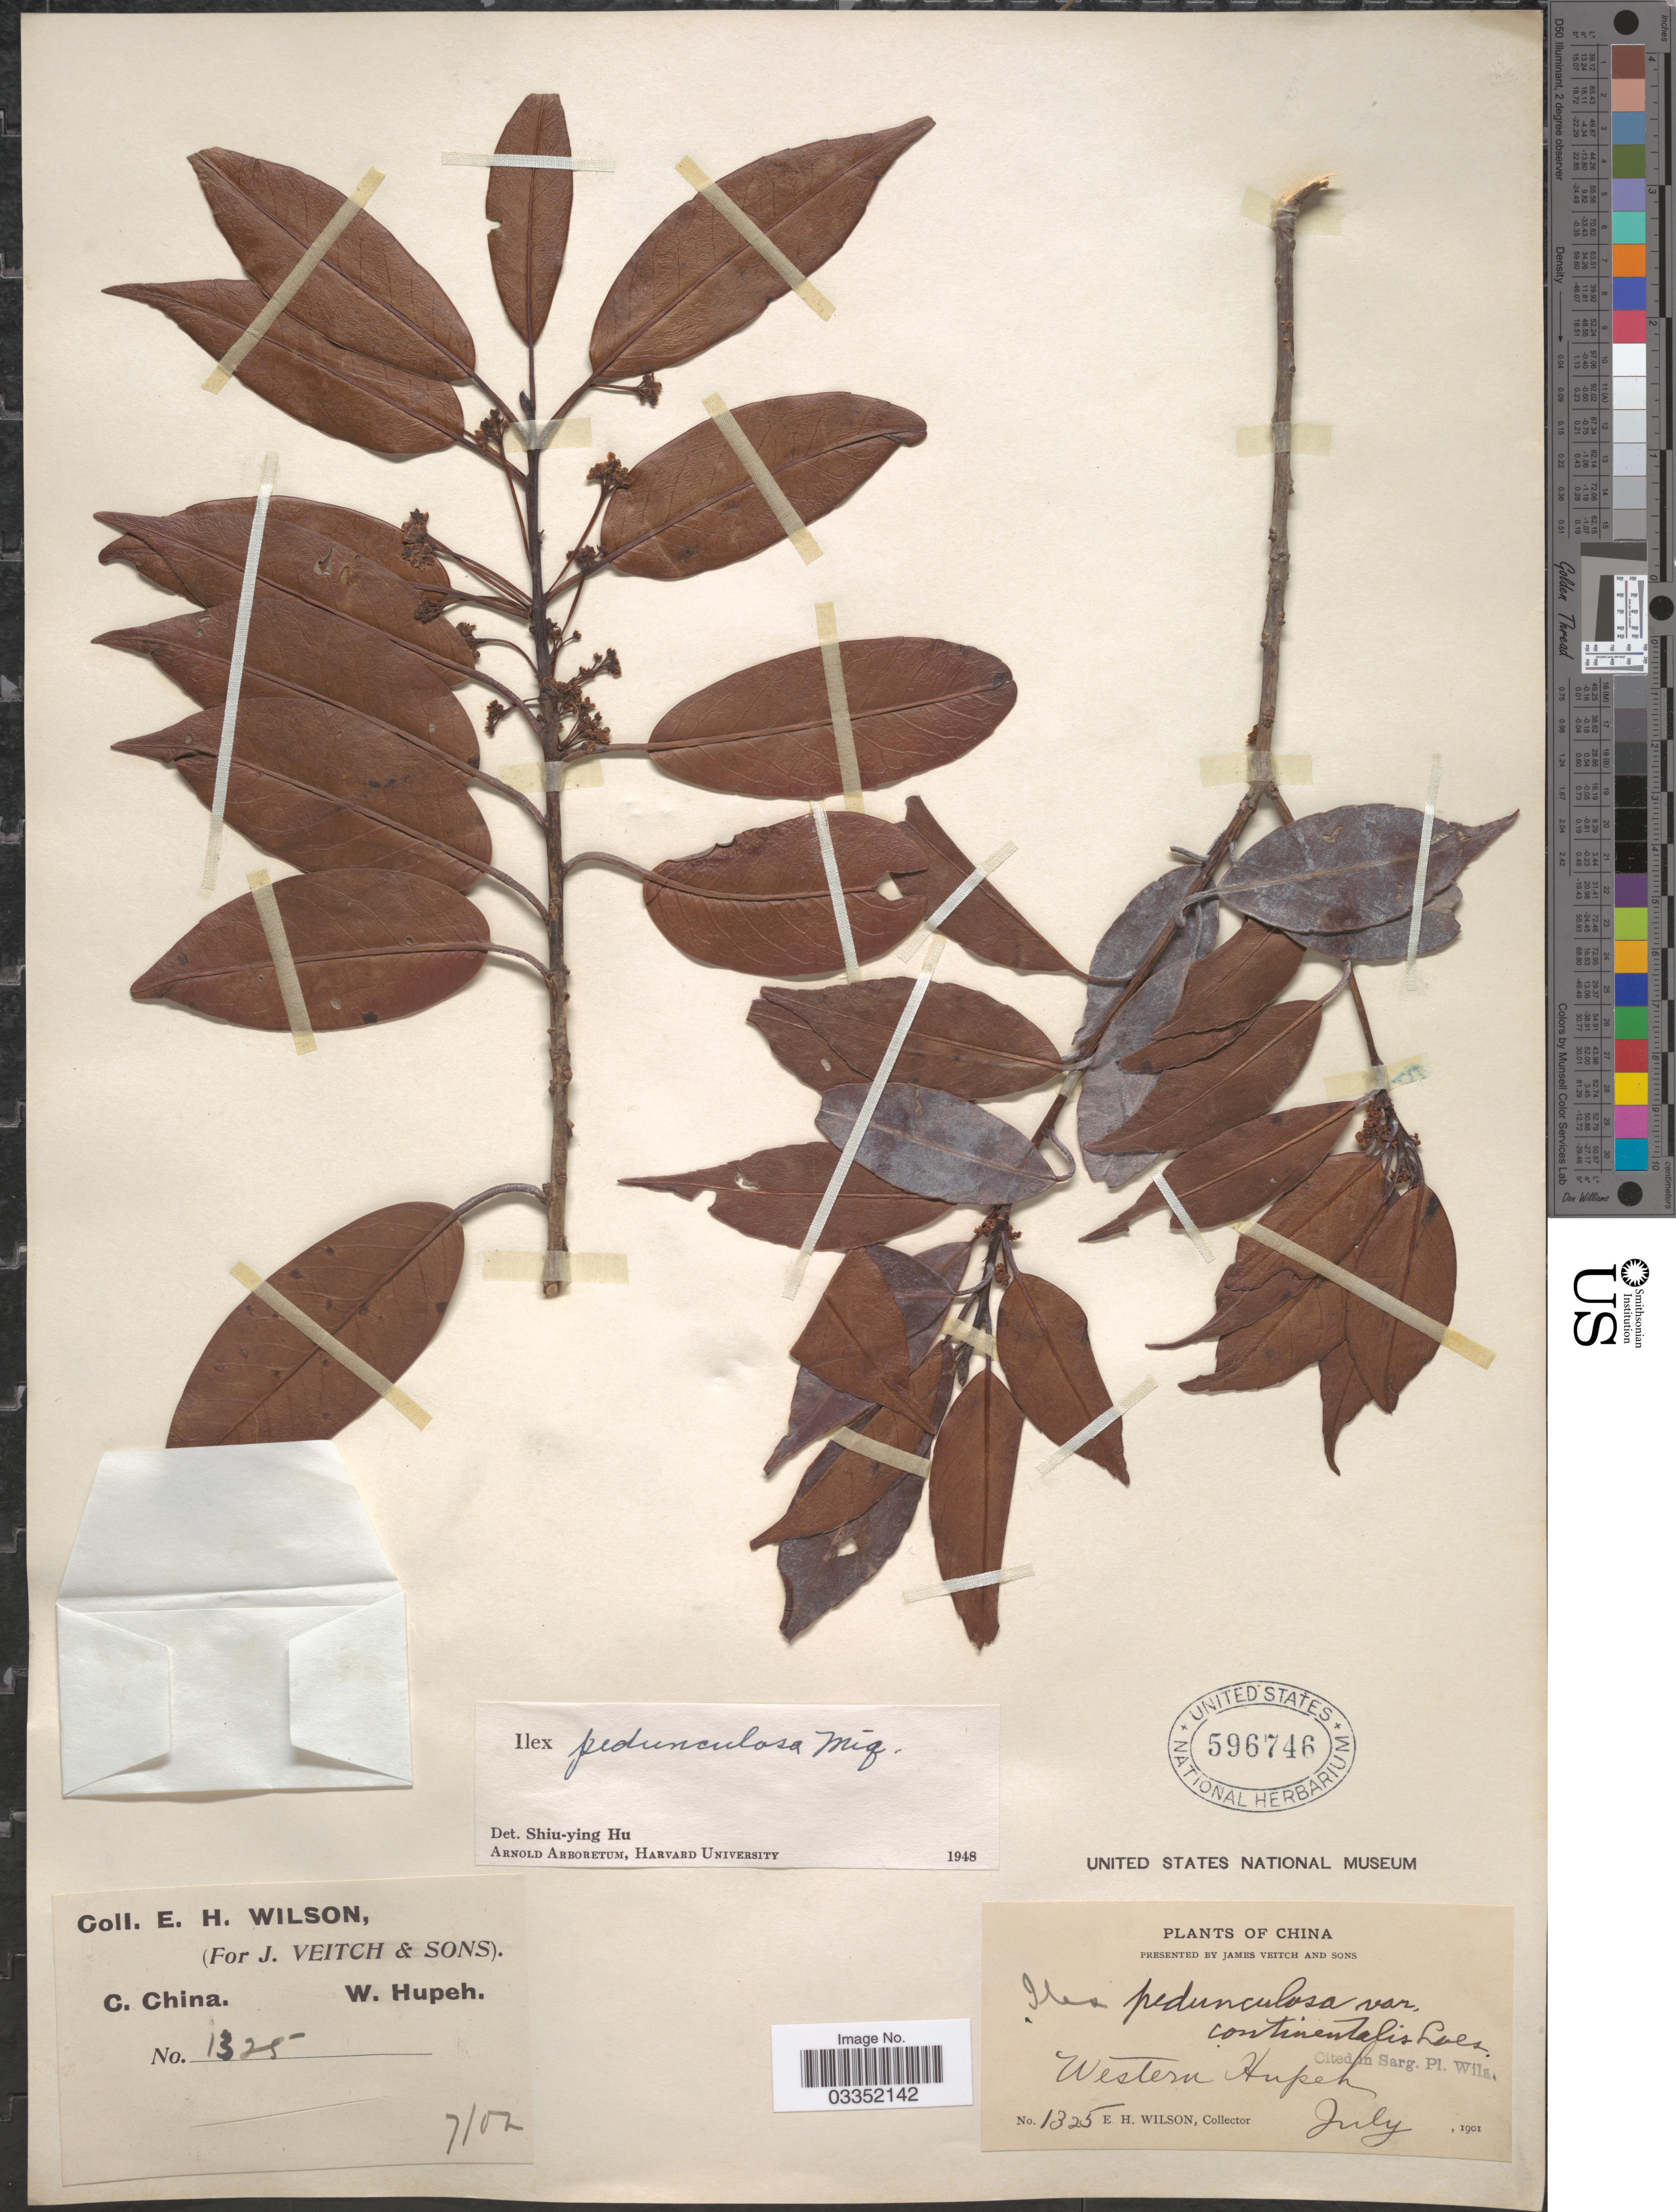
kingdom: Plantae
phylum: Tracheophyta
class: Magnoliopsida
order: Aquifoliales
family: Aquifoliaceae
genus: Ilex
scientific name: Ilex pedunculosa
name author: Miq.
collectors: E. Wilson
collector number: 1325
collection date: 1901-07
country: China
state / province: Hubei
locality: C. China, Western Hupeh.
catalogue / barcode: US 596746